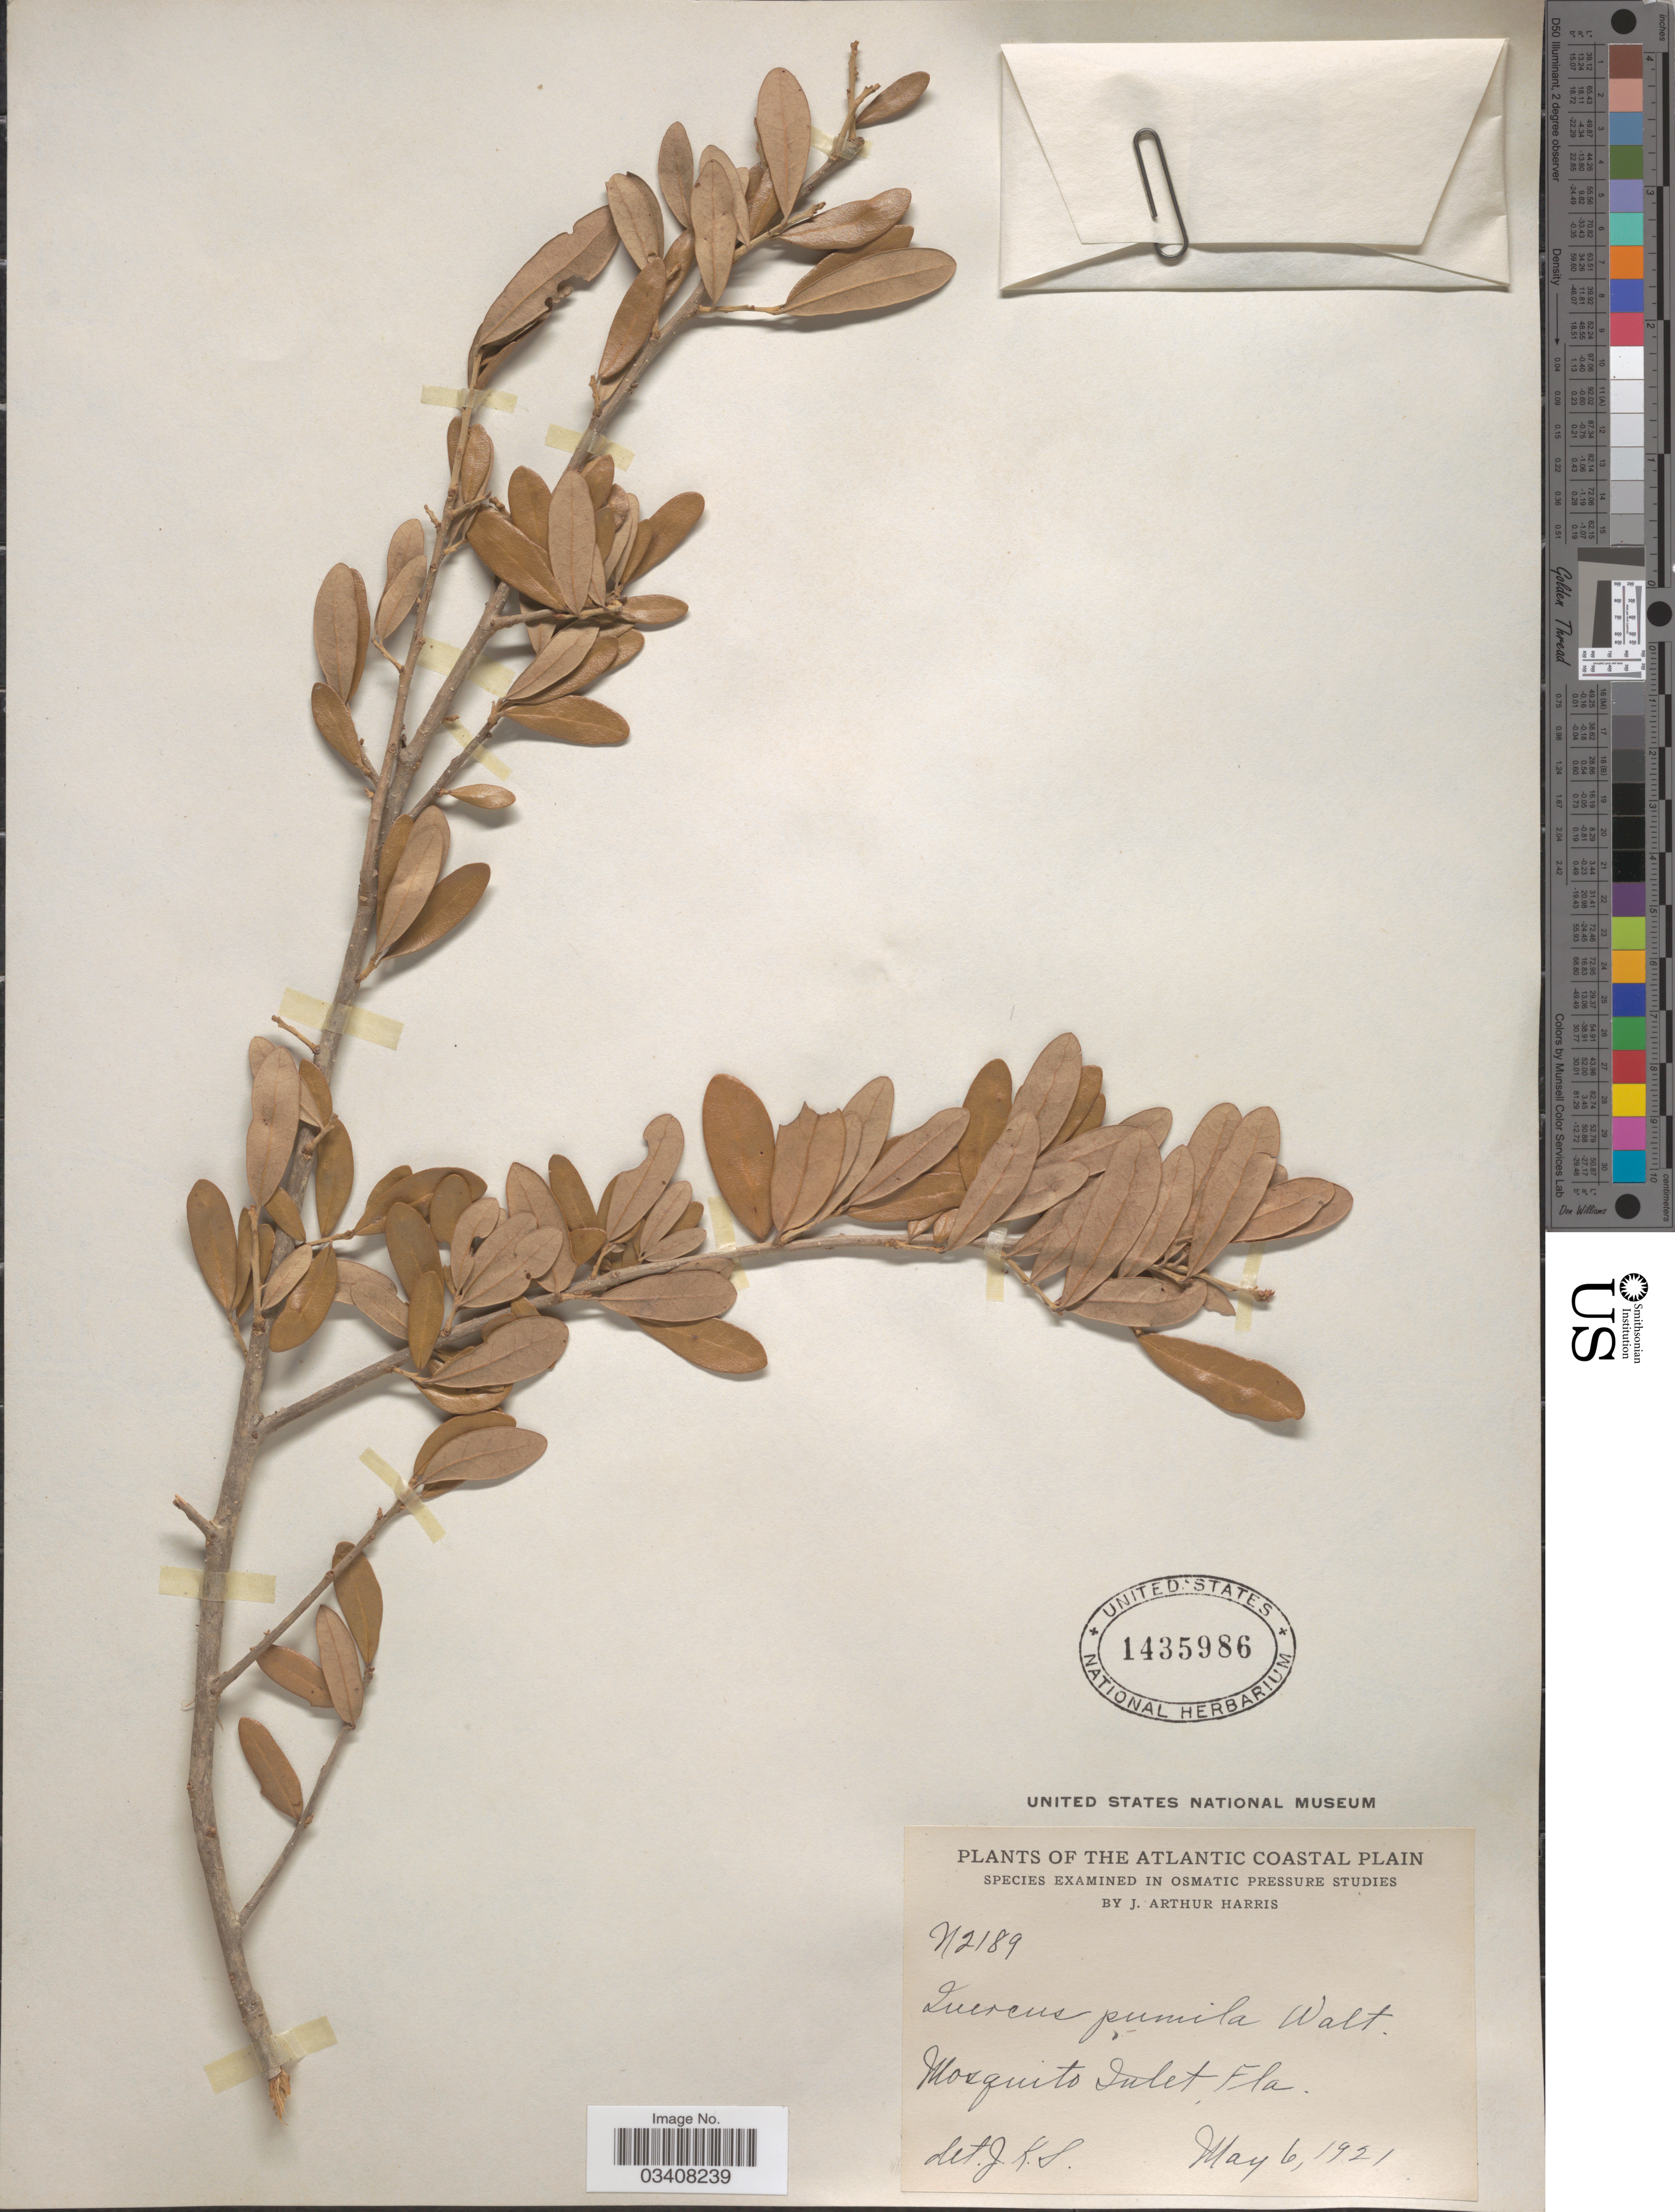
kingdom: Plantae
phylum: Tracheophyta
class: Magnoliopsida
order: Fagales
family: Fagaceae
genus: Quercus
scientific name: Quercus pumila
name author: Walter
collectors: J. A. Harris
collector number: N2189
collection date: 1921-05-06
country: United States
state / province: Florida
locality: Atlantic Coastal Plain. Mosquito Inlet.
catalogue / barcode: US 1435986